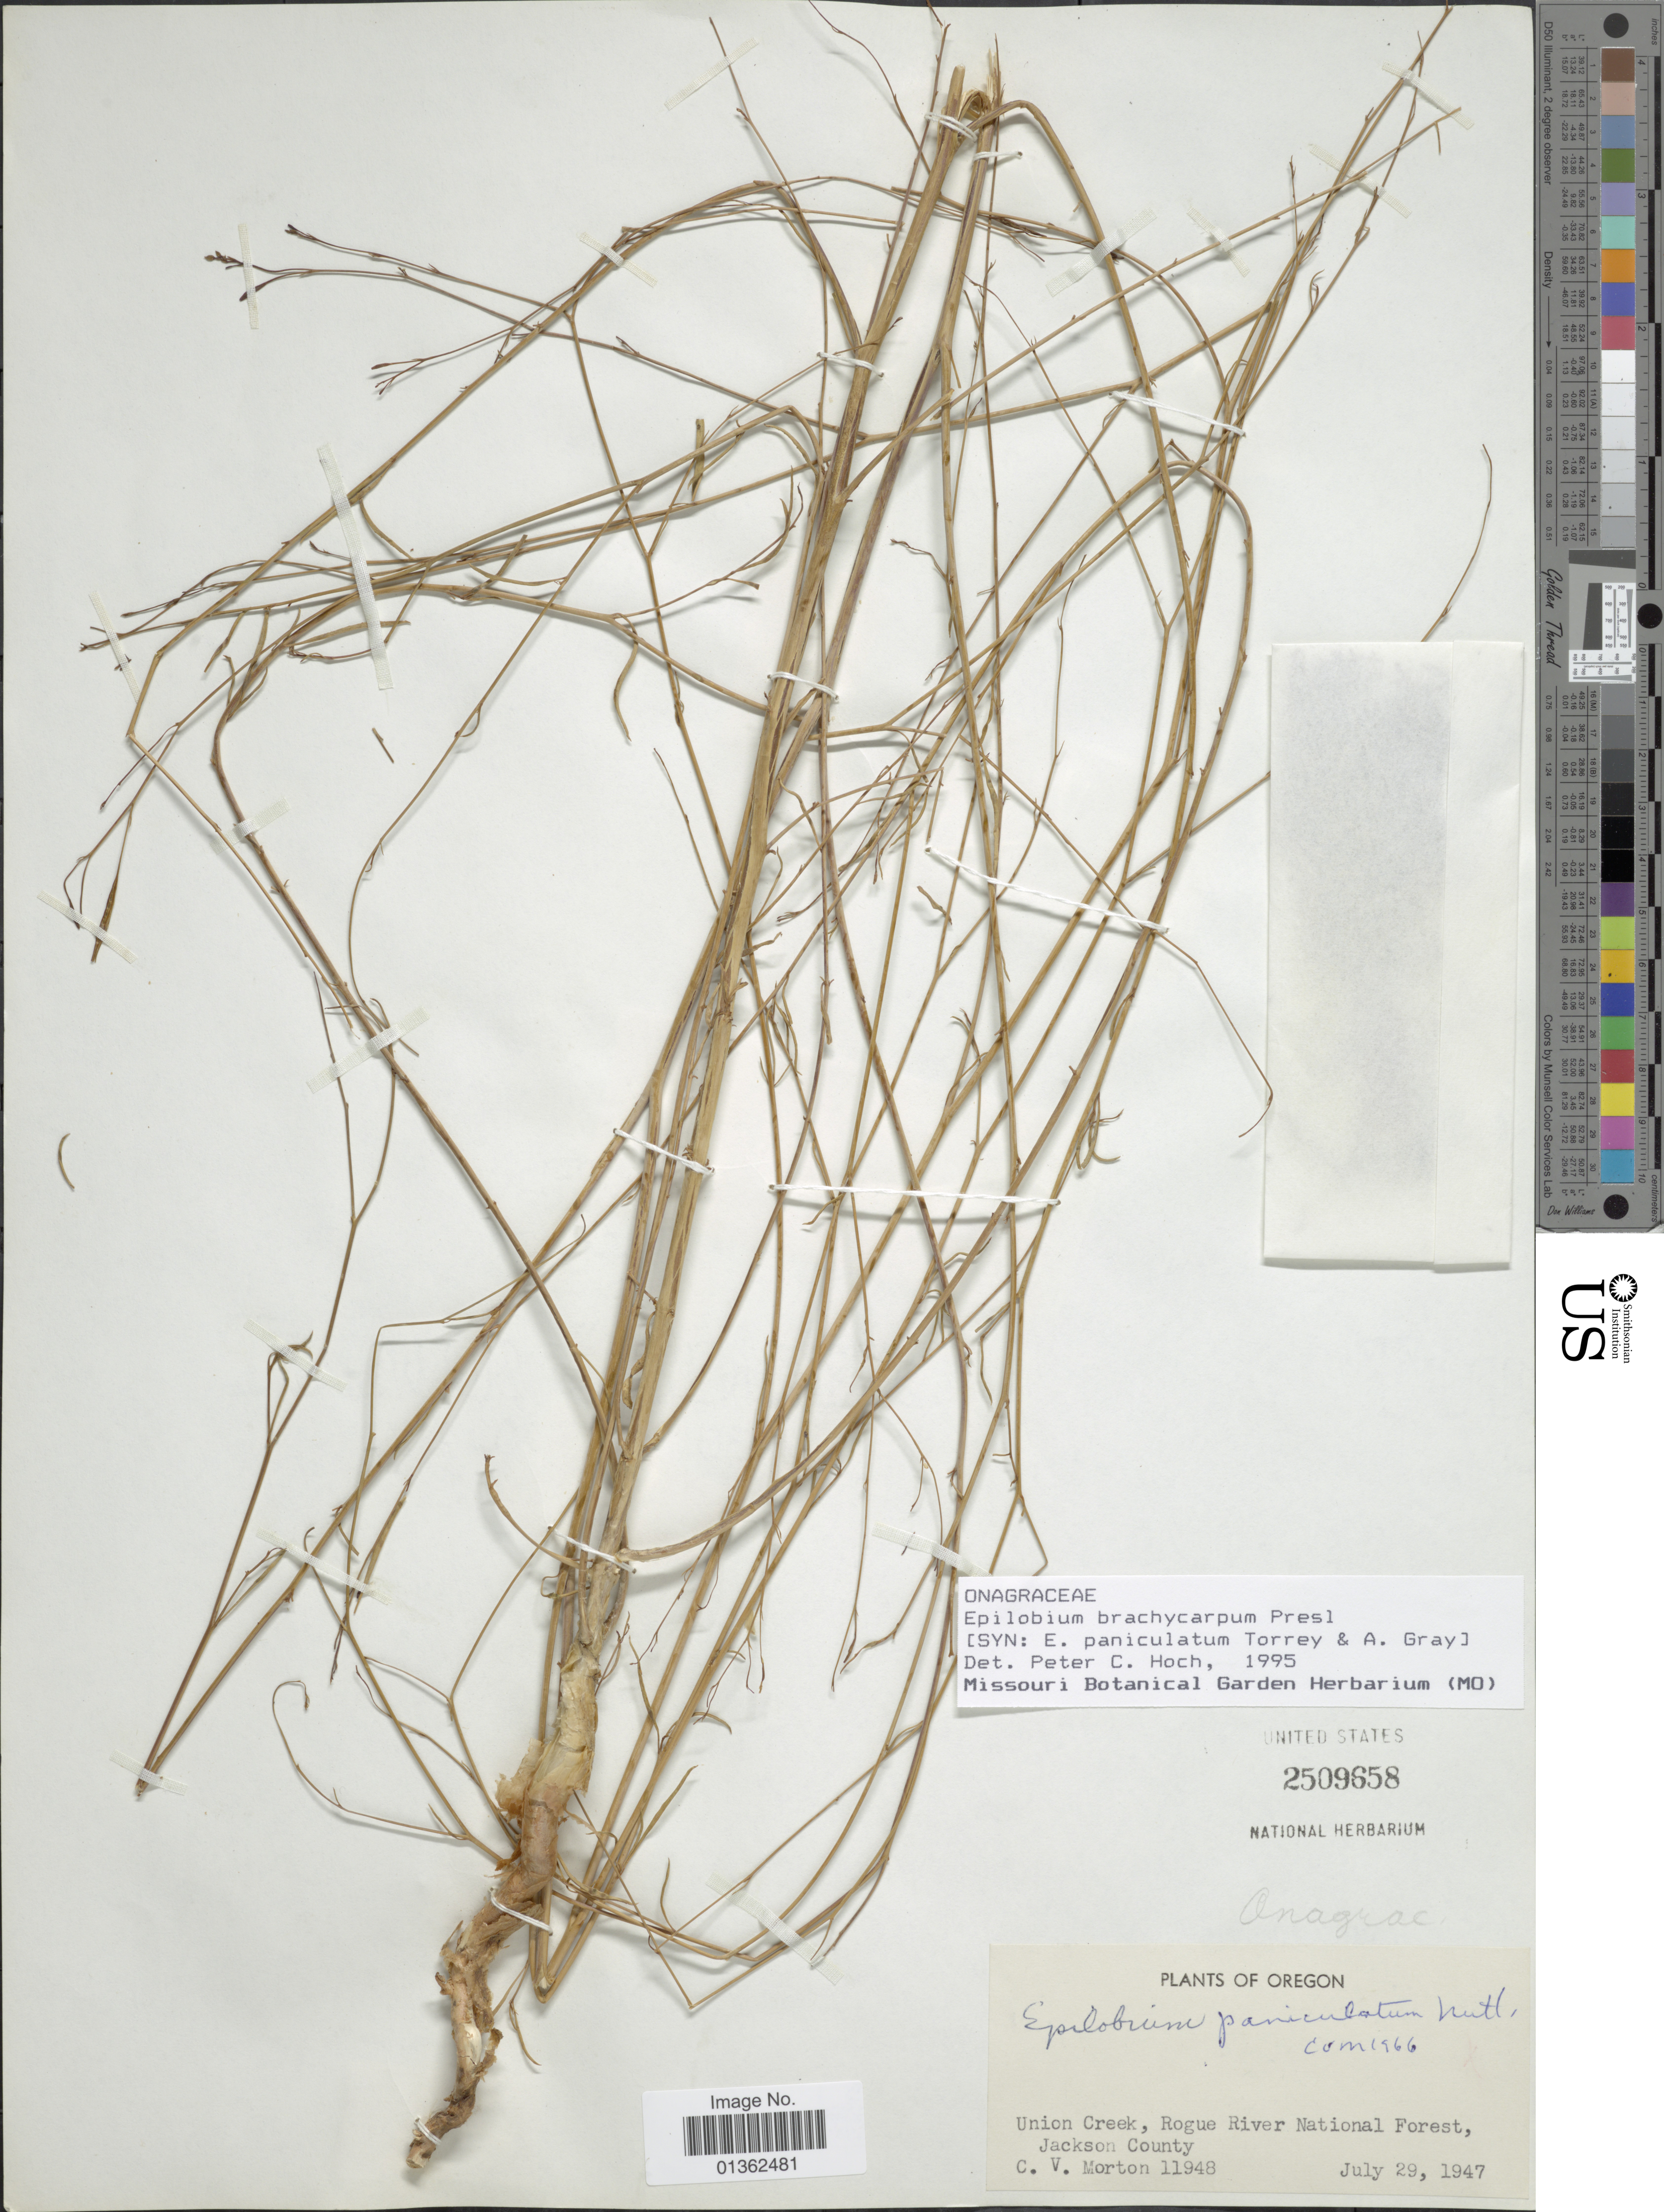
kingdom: Plantae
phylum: Tracheophyta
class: Magnoliopsida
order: Myrtales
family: Onagraceae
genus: Epilobium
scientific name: Epilobium brachycarpum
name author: C. Presl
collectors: C. V. Morton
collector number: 11948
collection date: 1947-07-29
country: United States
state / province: Oregon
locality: Union Creek, Rogue River National Forest, Jackson County.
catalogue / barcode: US 2509658